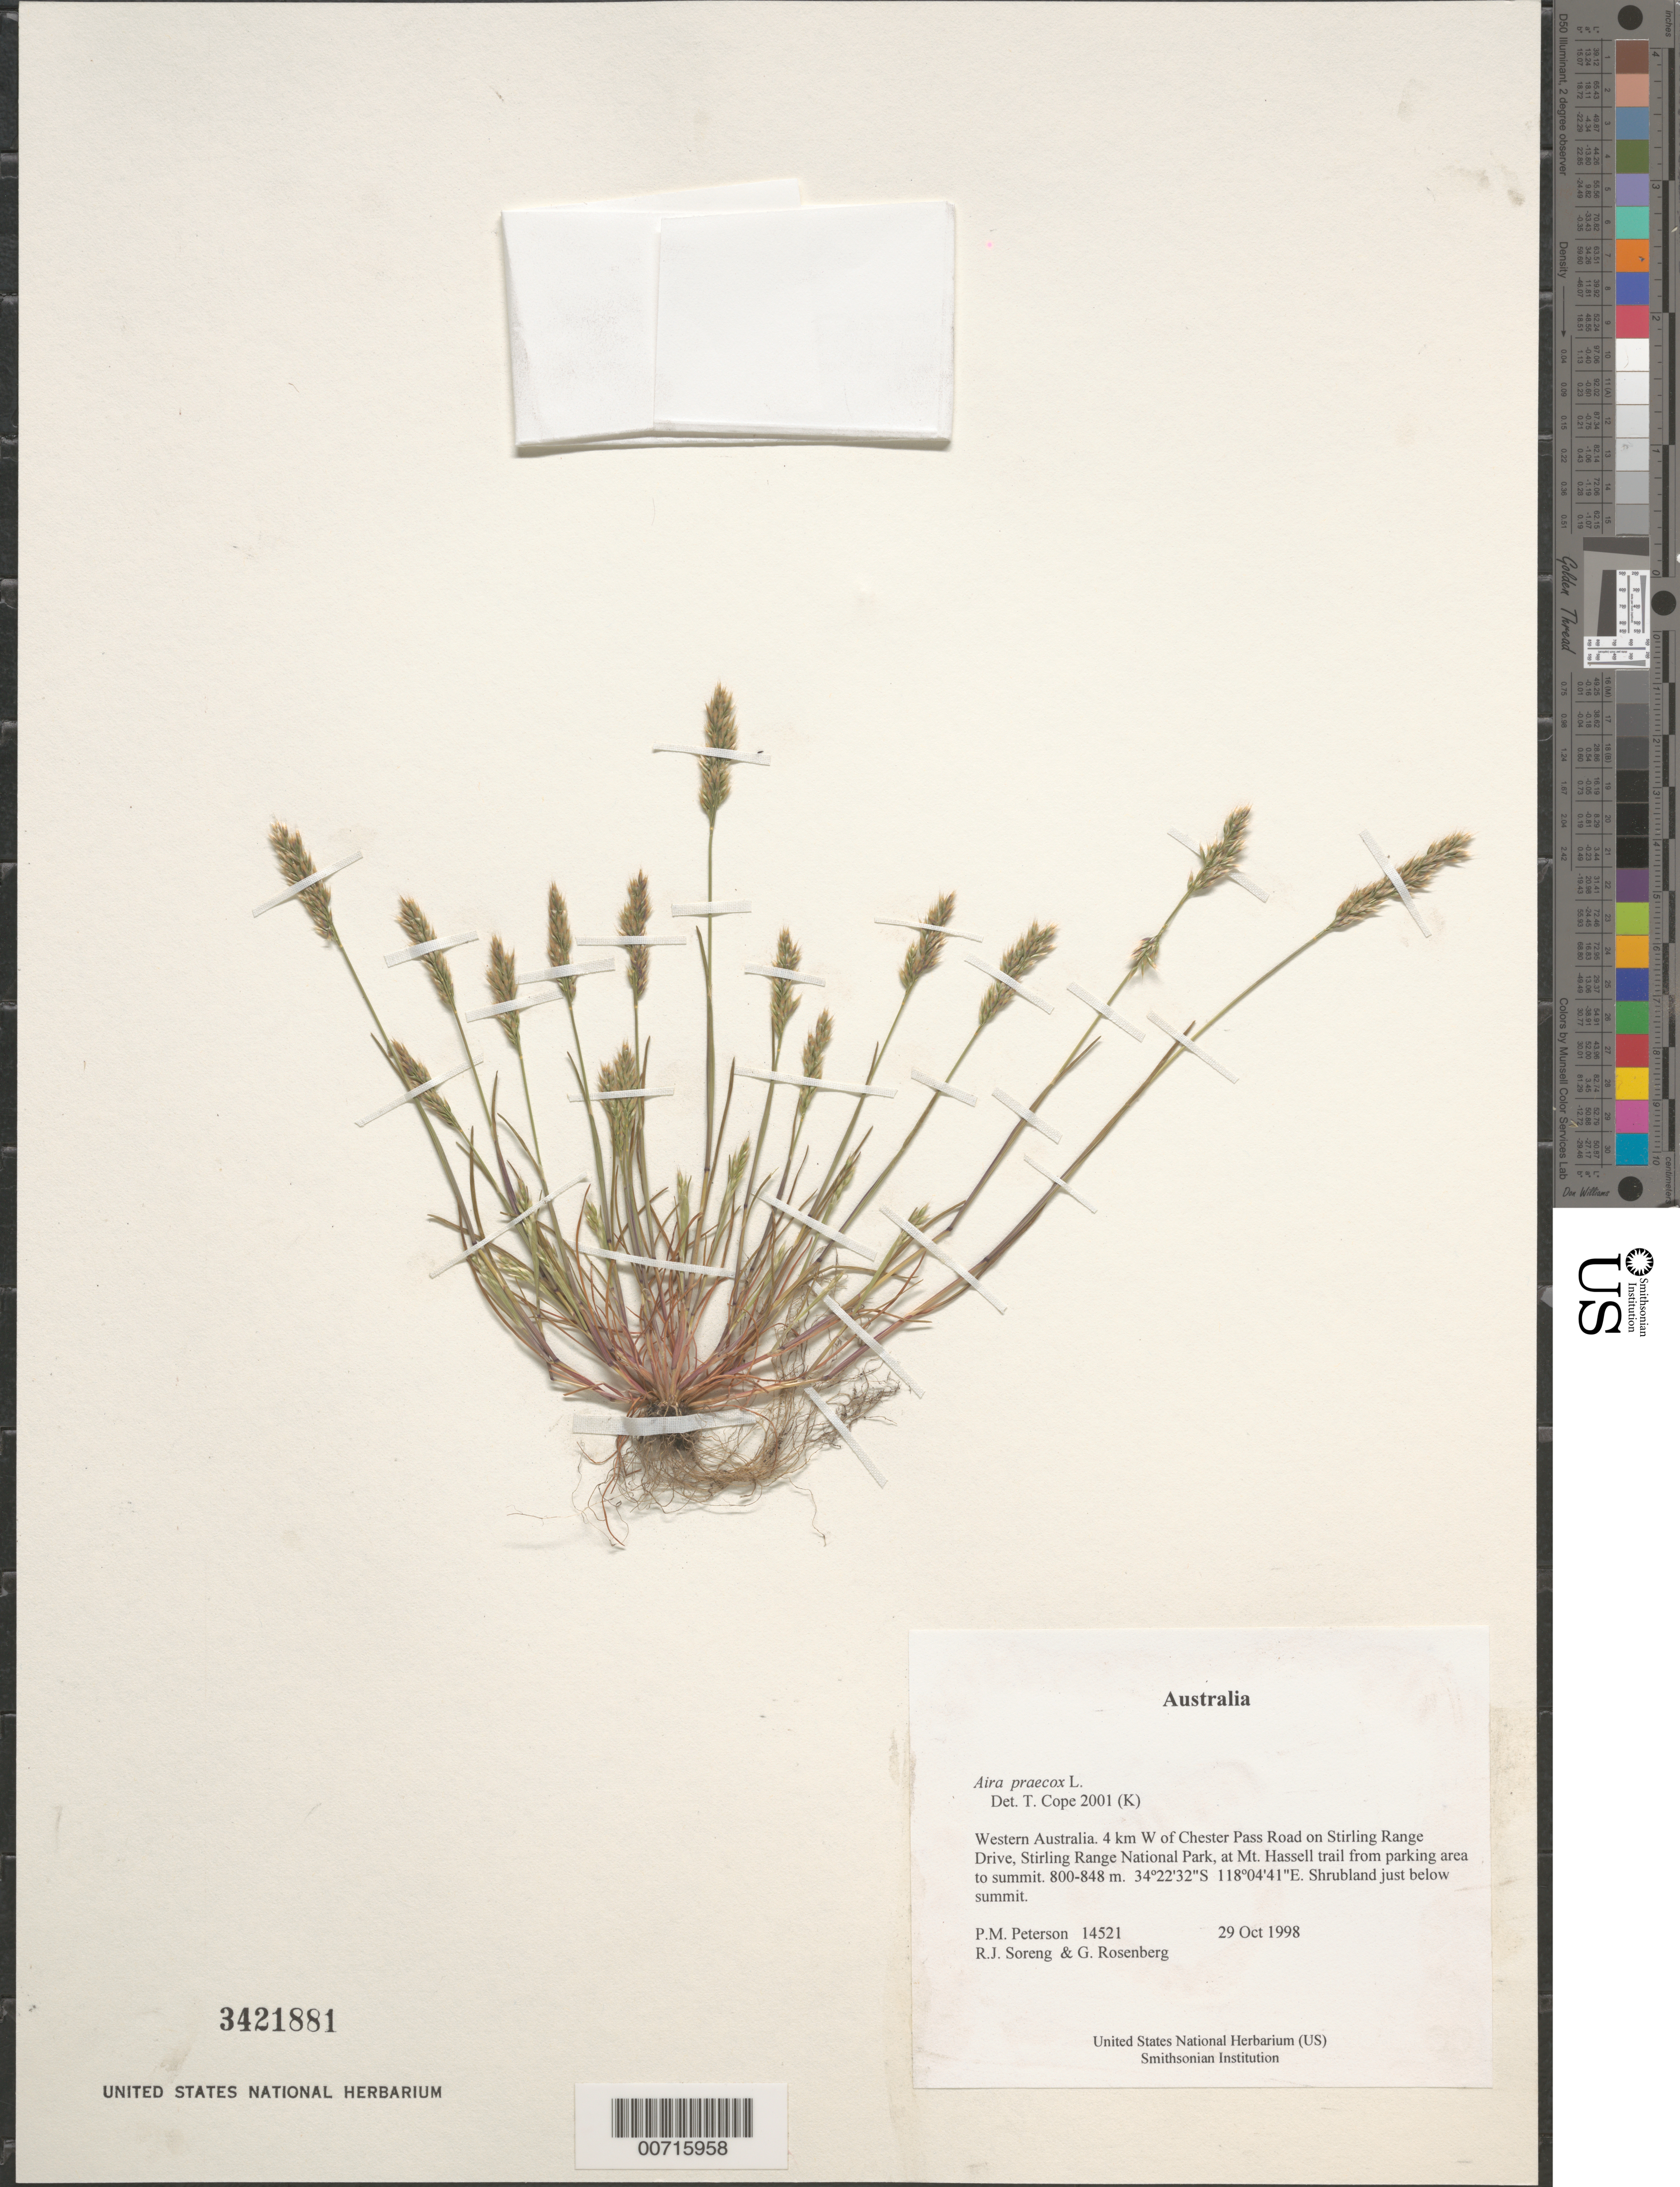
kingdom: Plantae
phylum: Tracheophyta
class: Liliopsida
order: Poales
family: Poaceae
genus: Aira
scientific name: Aira praecox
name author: L.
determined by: Cope, T. A.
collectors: P. M. Peterson, R. J. Soreng & G. Rosenberg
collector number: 14521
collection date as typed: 29 Oct 1998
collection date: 1998-10-29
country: Australia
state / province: Western Australia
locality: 4 km W of Chester Pass Road on Stirling Range Drive, Stirling Range National Park, at Mt. Hassell trail from parking area to summit.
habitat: Shrubland just below summit.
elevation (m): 800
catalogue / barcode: US 3421881